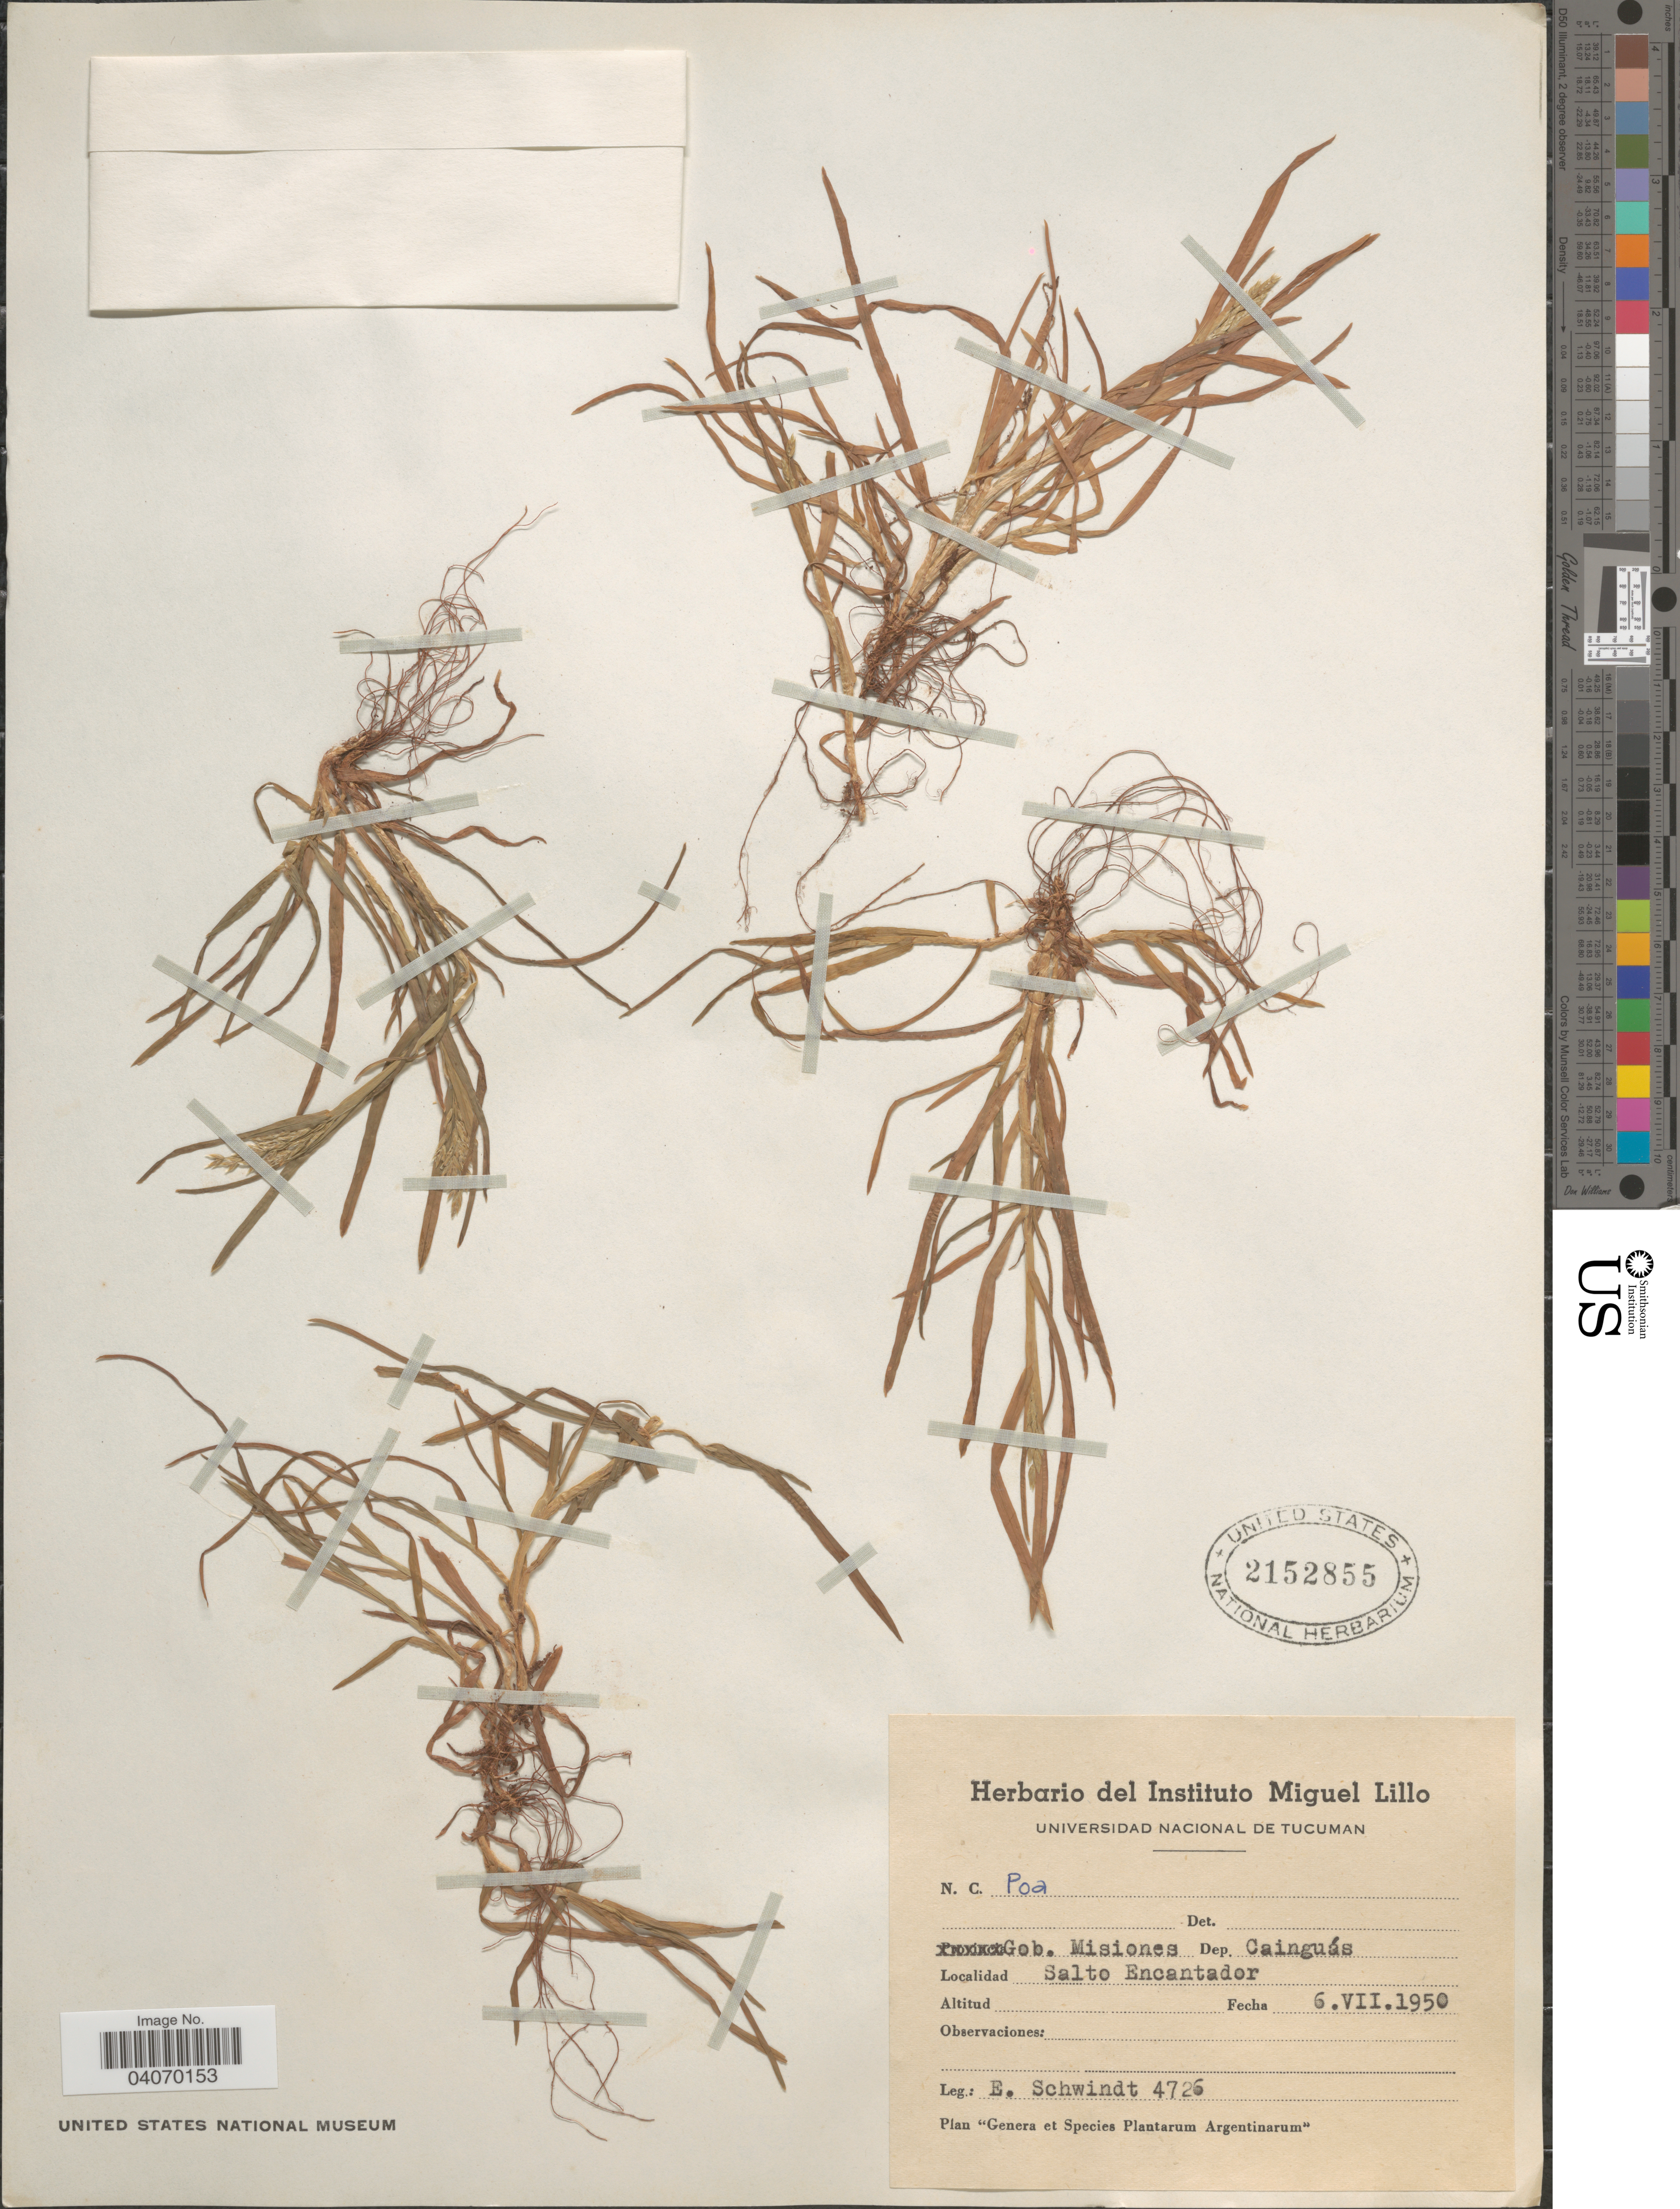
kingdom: Plantae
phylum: Tracheophyta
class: Liliopsida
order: Poales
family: Poaceae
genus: Poa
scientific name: Poa annua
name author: L.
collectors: E. Schwindt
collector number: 4726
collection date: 1950-07-06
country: Argentina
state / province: Misiones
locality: Gob. Misiones.Dep. Cainguás. Salto Encantador.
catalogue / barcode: US 2152855